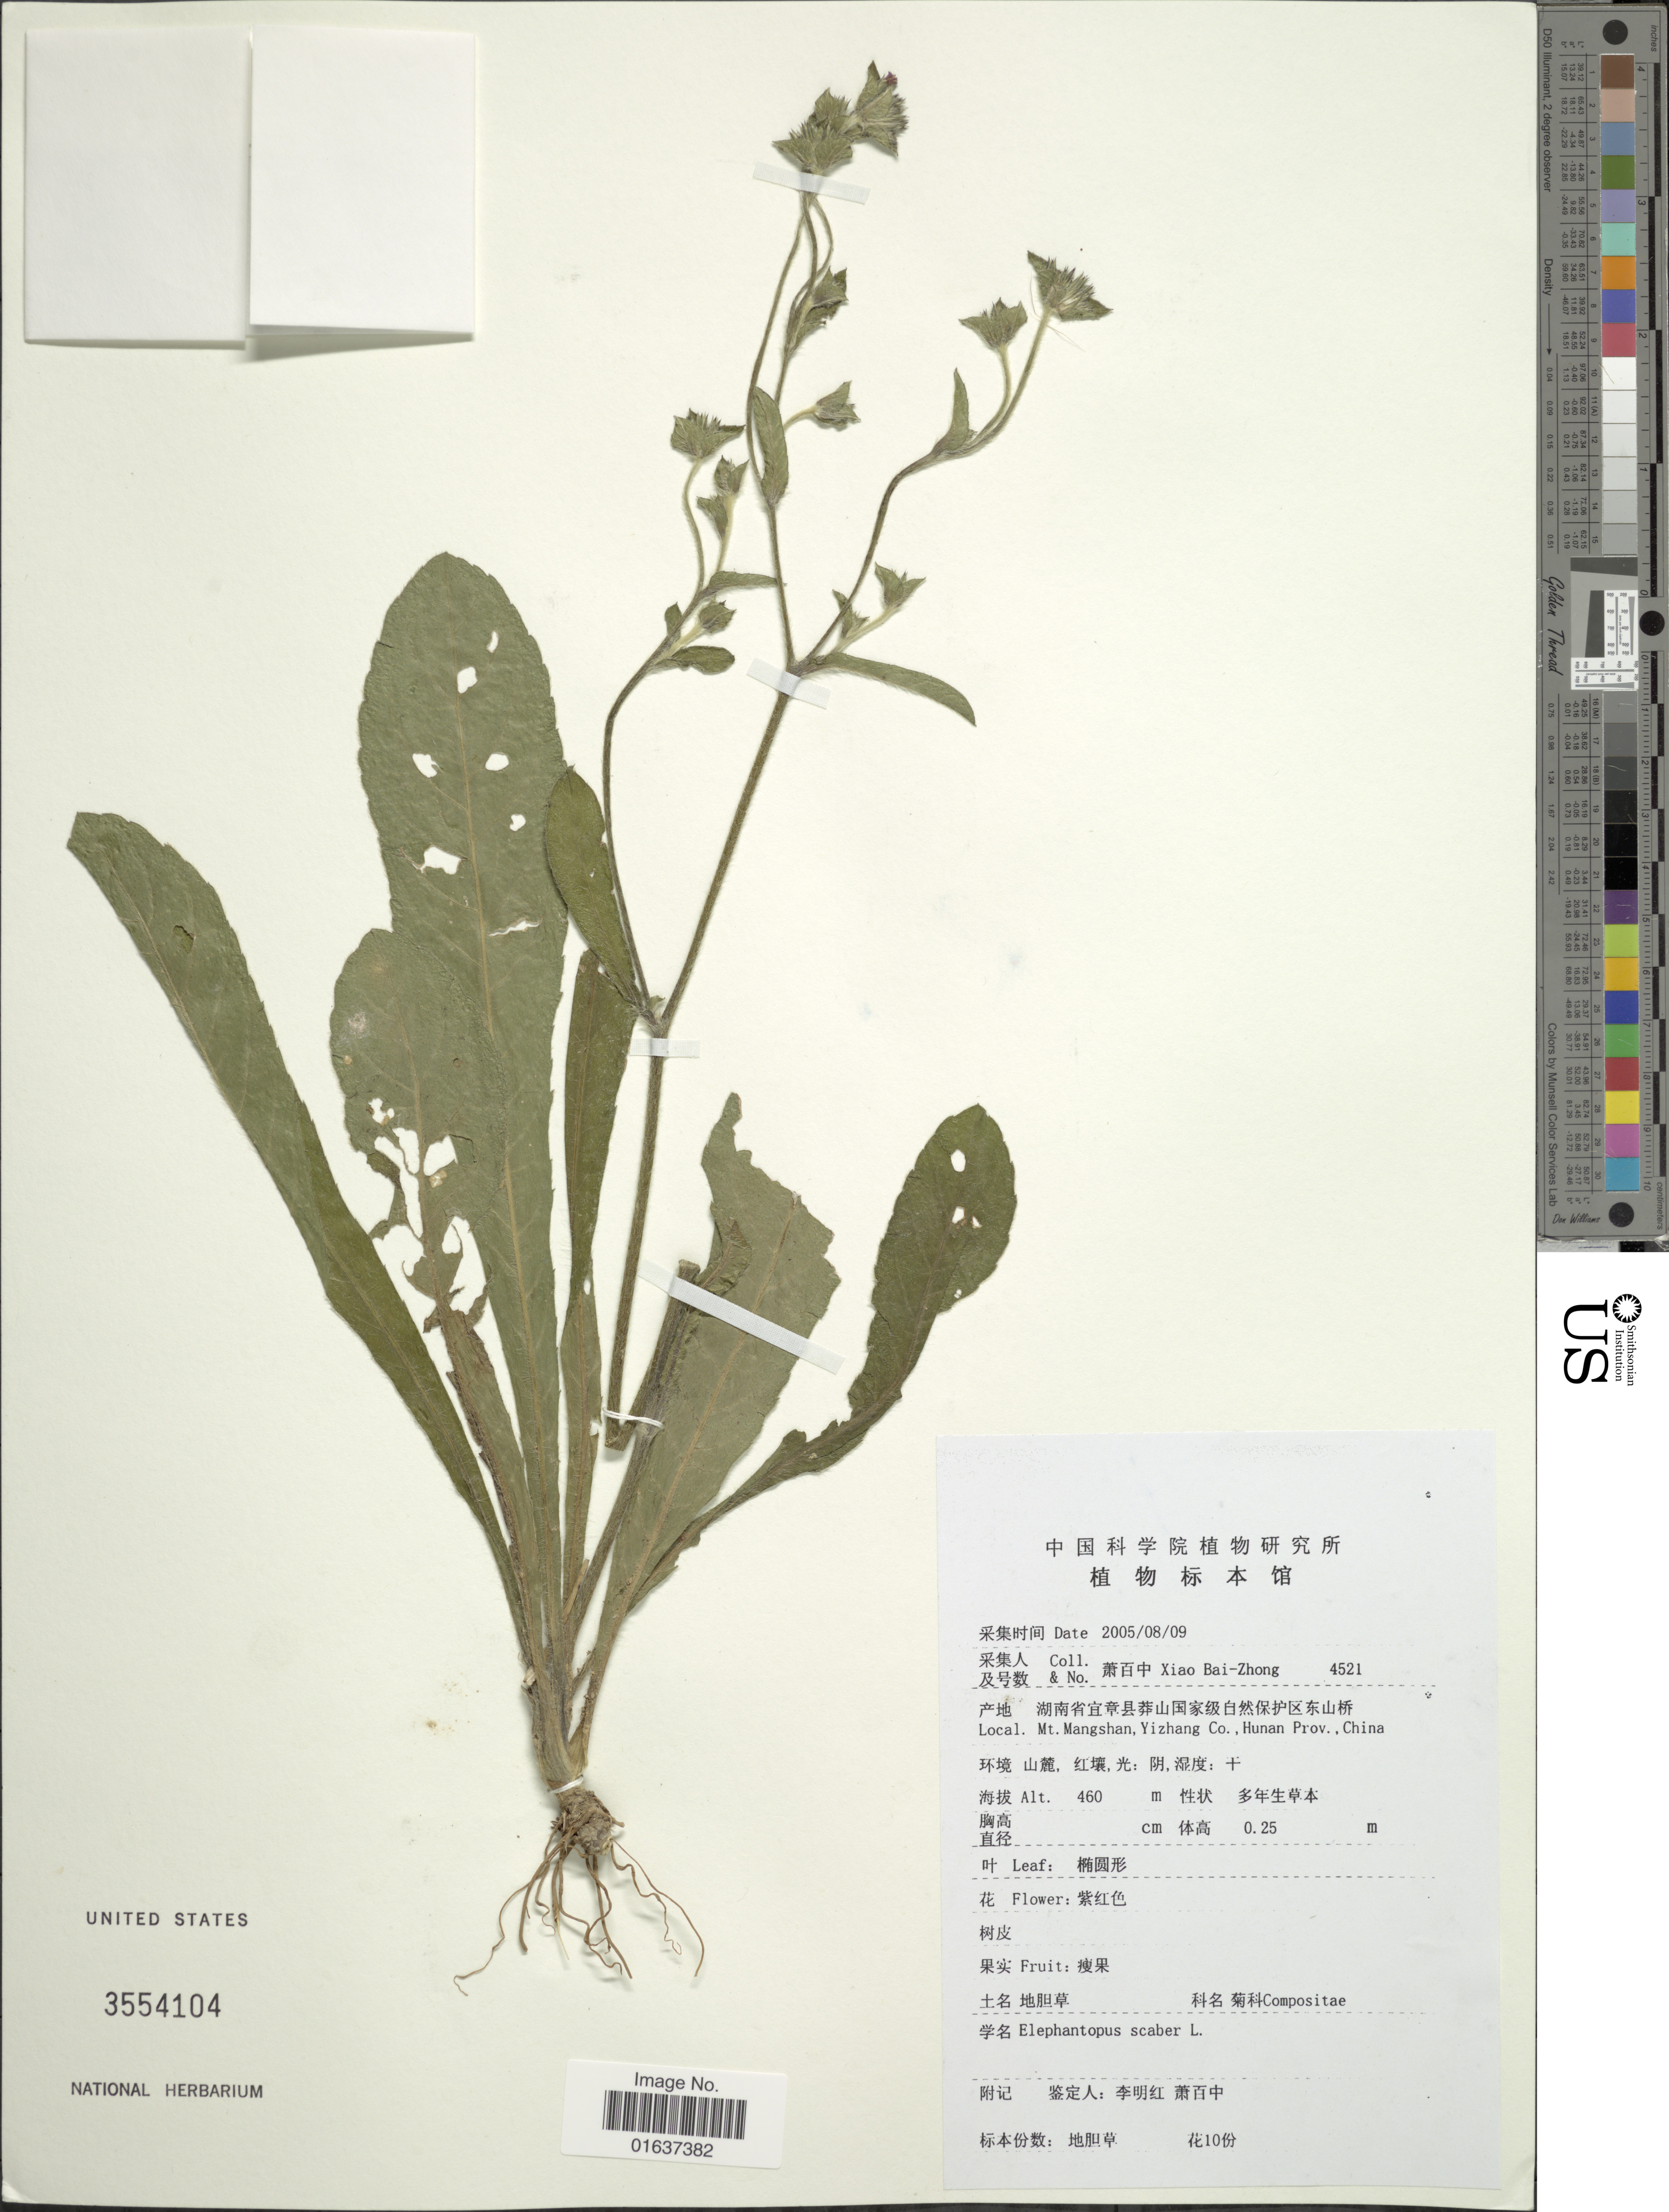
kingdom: Plantae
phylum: Tracheophyta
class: Magnoliopsida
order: Asterales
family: Asteraceae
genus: Elephantopus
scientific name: Elephantopus scaber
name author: L.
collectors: B. Z. Xiao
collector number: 4521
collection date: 2005-09-08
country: China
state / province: Hunan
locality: Mt. Mangshan, Yizhang Co.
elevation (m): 460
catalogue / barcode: US 3554104